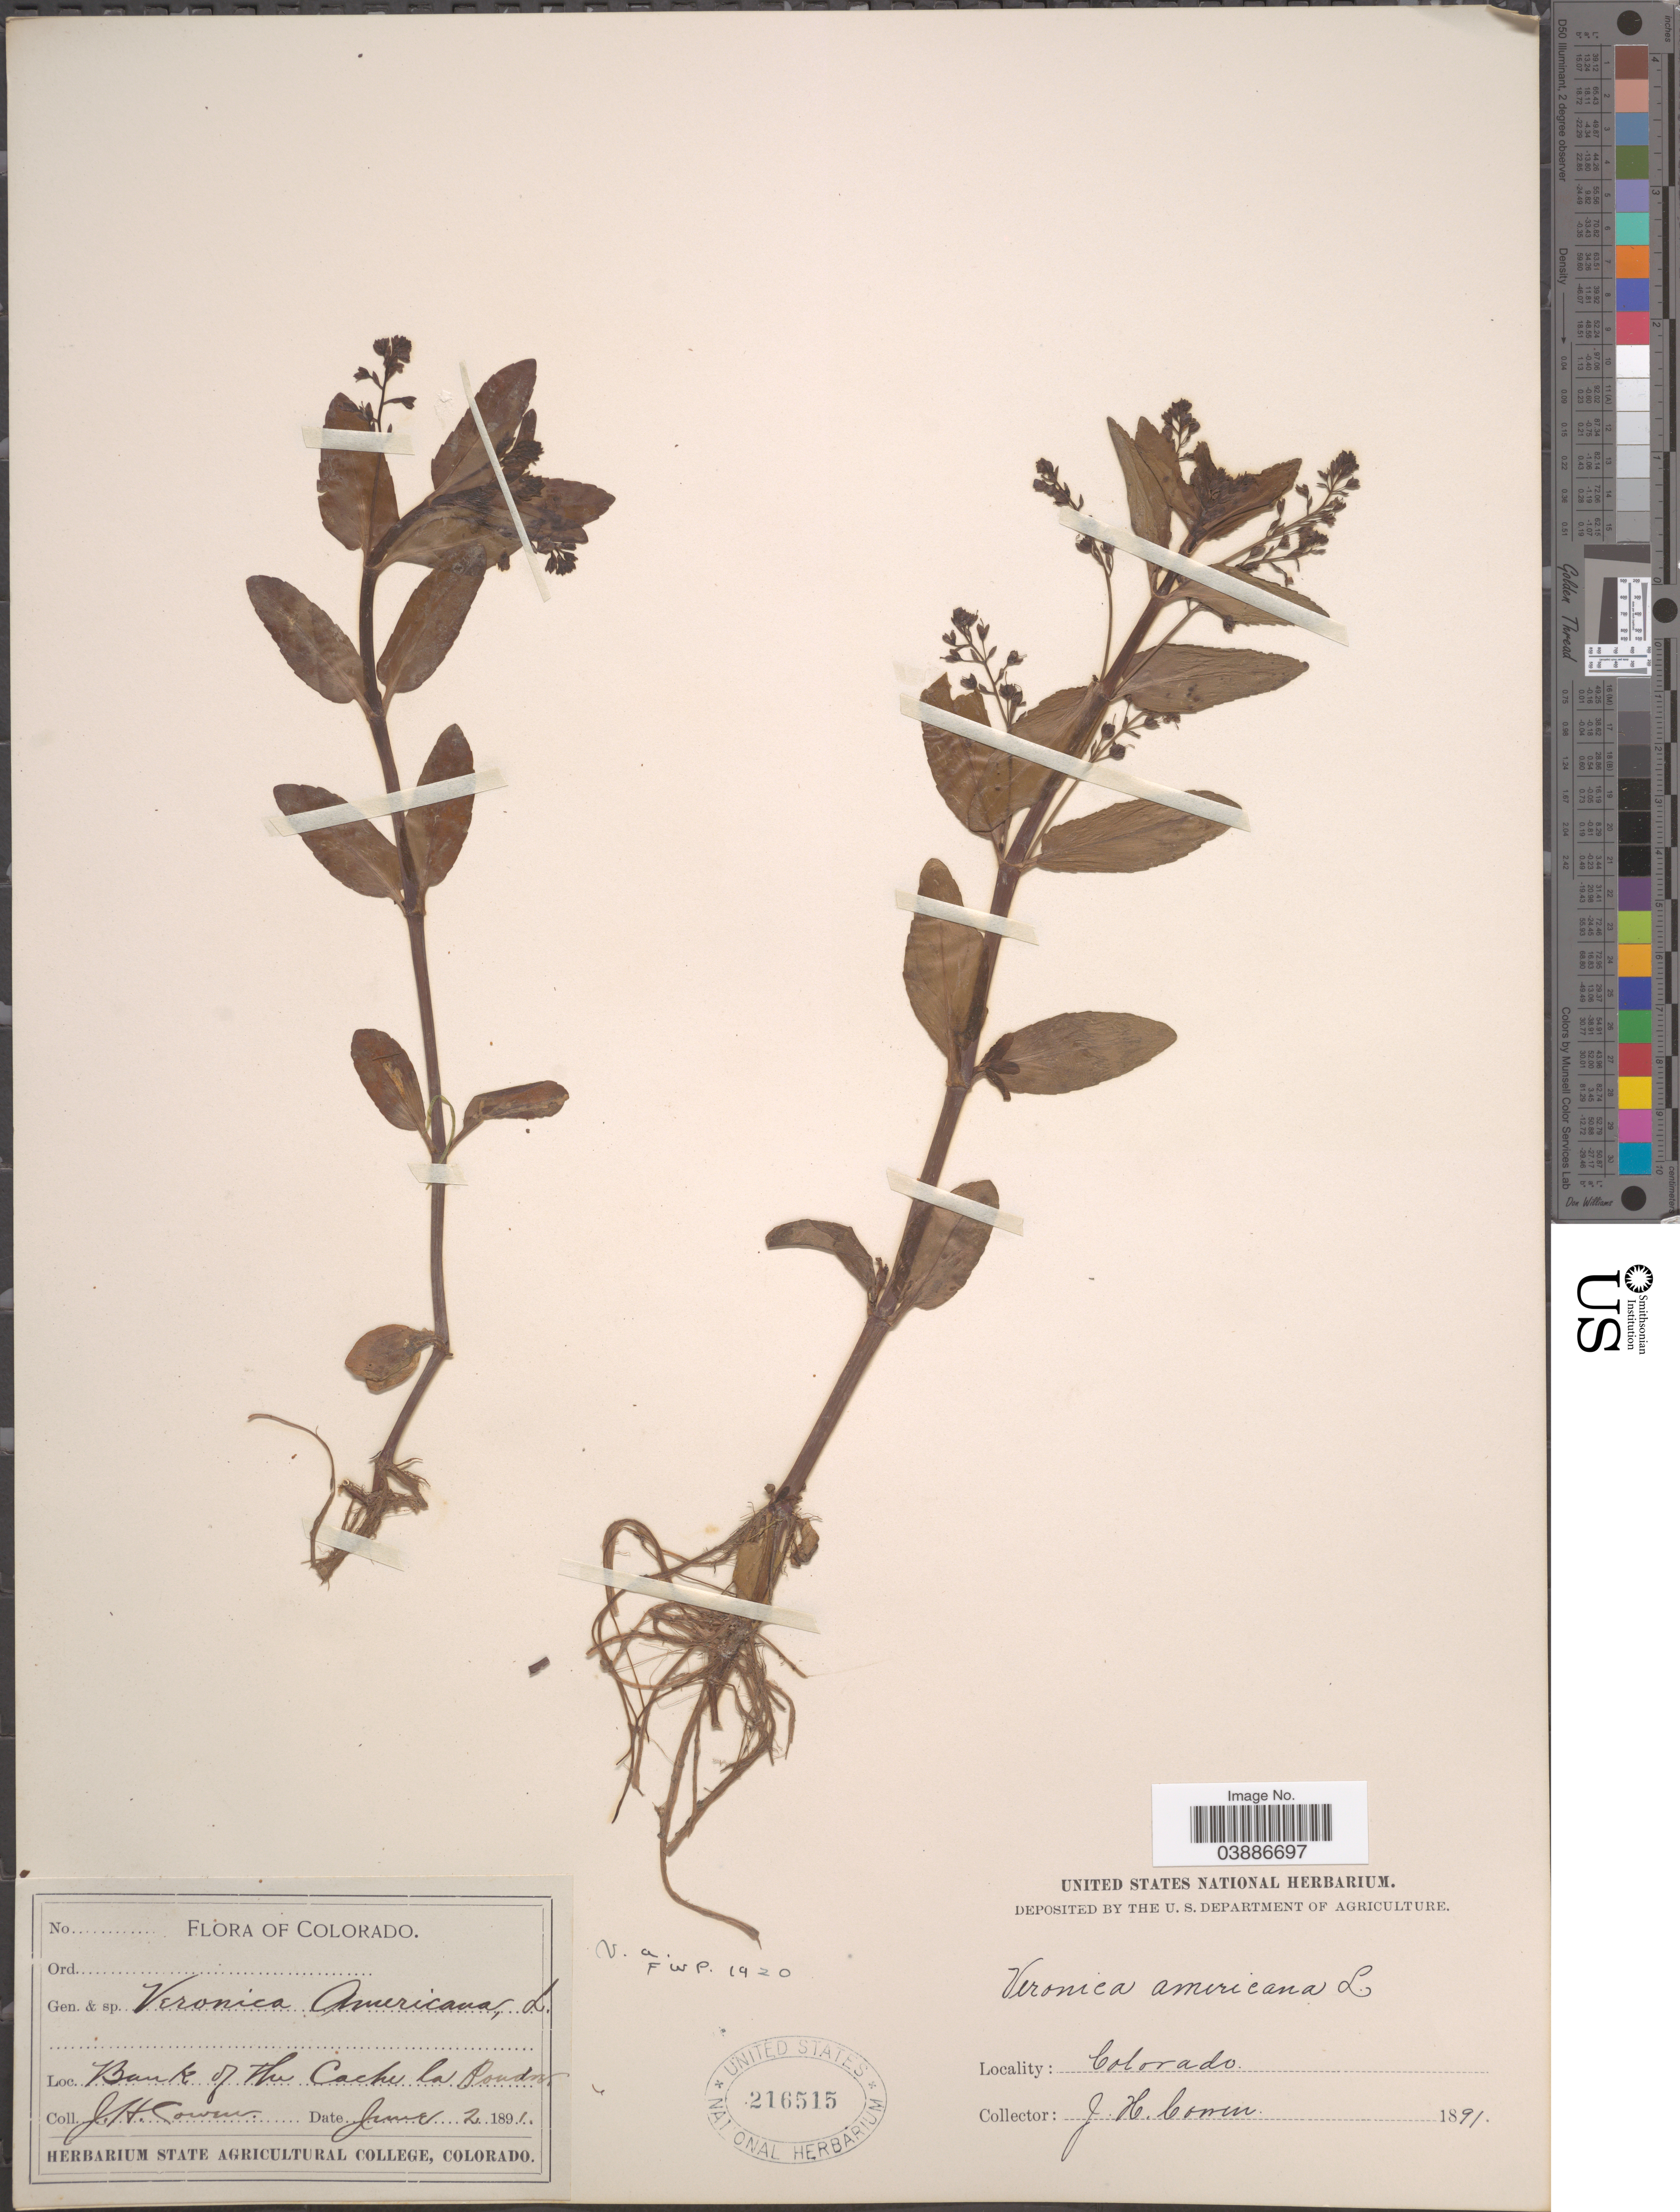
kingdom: Plantae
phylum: Tracheophyta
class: Magnoliopsida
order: Lamiales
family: Plantaginaceae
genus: Veronica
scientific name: Veronica americana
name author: Schwein. ex Benth.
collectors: J. H. Cowen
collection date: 1891-06-02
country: United States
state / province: Colorado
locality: Bank of the Cache la Pouder.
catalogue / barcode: US 216515